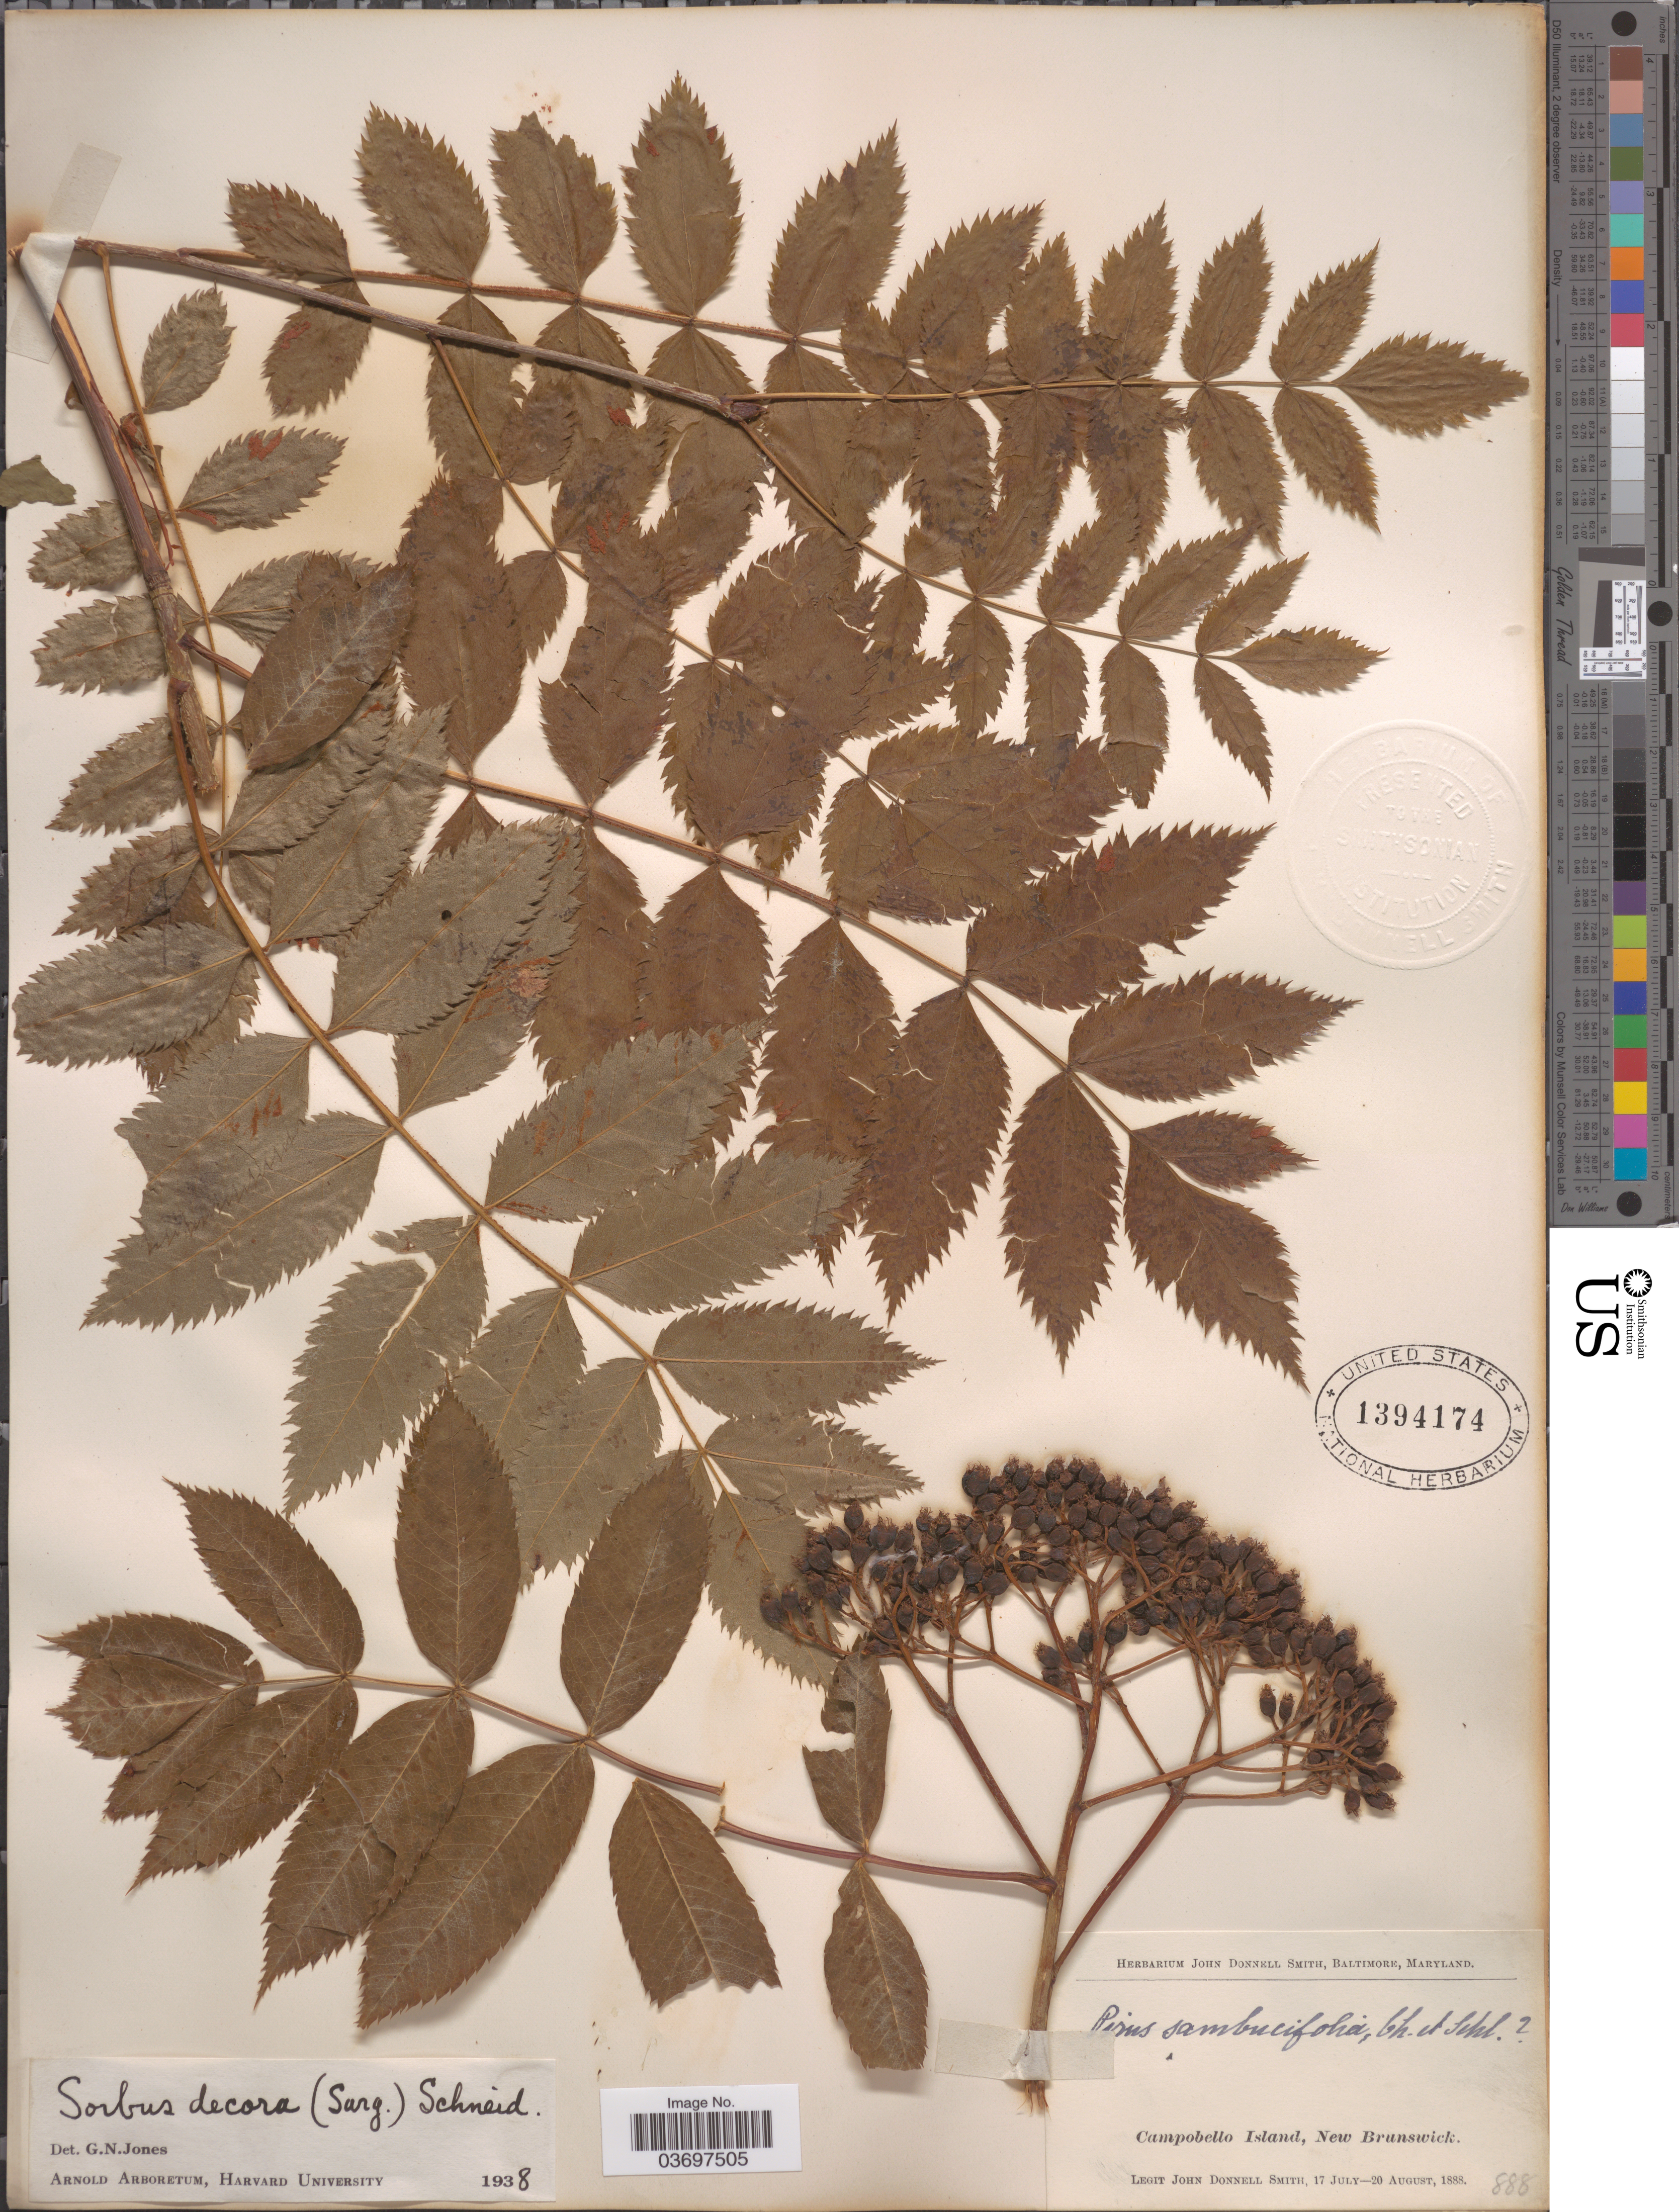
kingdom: Plantae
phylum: Tracheophyta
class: Magnoliopsida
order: Rosales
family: Rosaceae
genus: Sorbus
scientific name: Sorbus decora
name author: (Sarg.) C.K. Schneid.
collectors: J. Donnell Smith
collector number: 888?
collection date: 1888-07-17/1888-08-20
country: Canada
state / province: New Brunswick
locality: Campobello Island.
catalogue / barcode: US 1394174